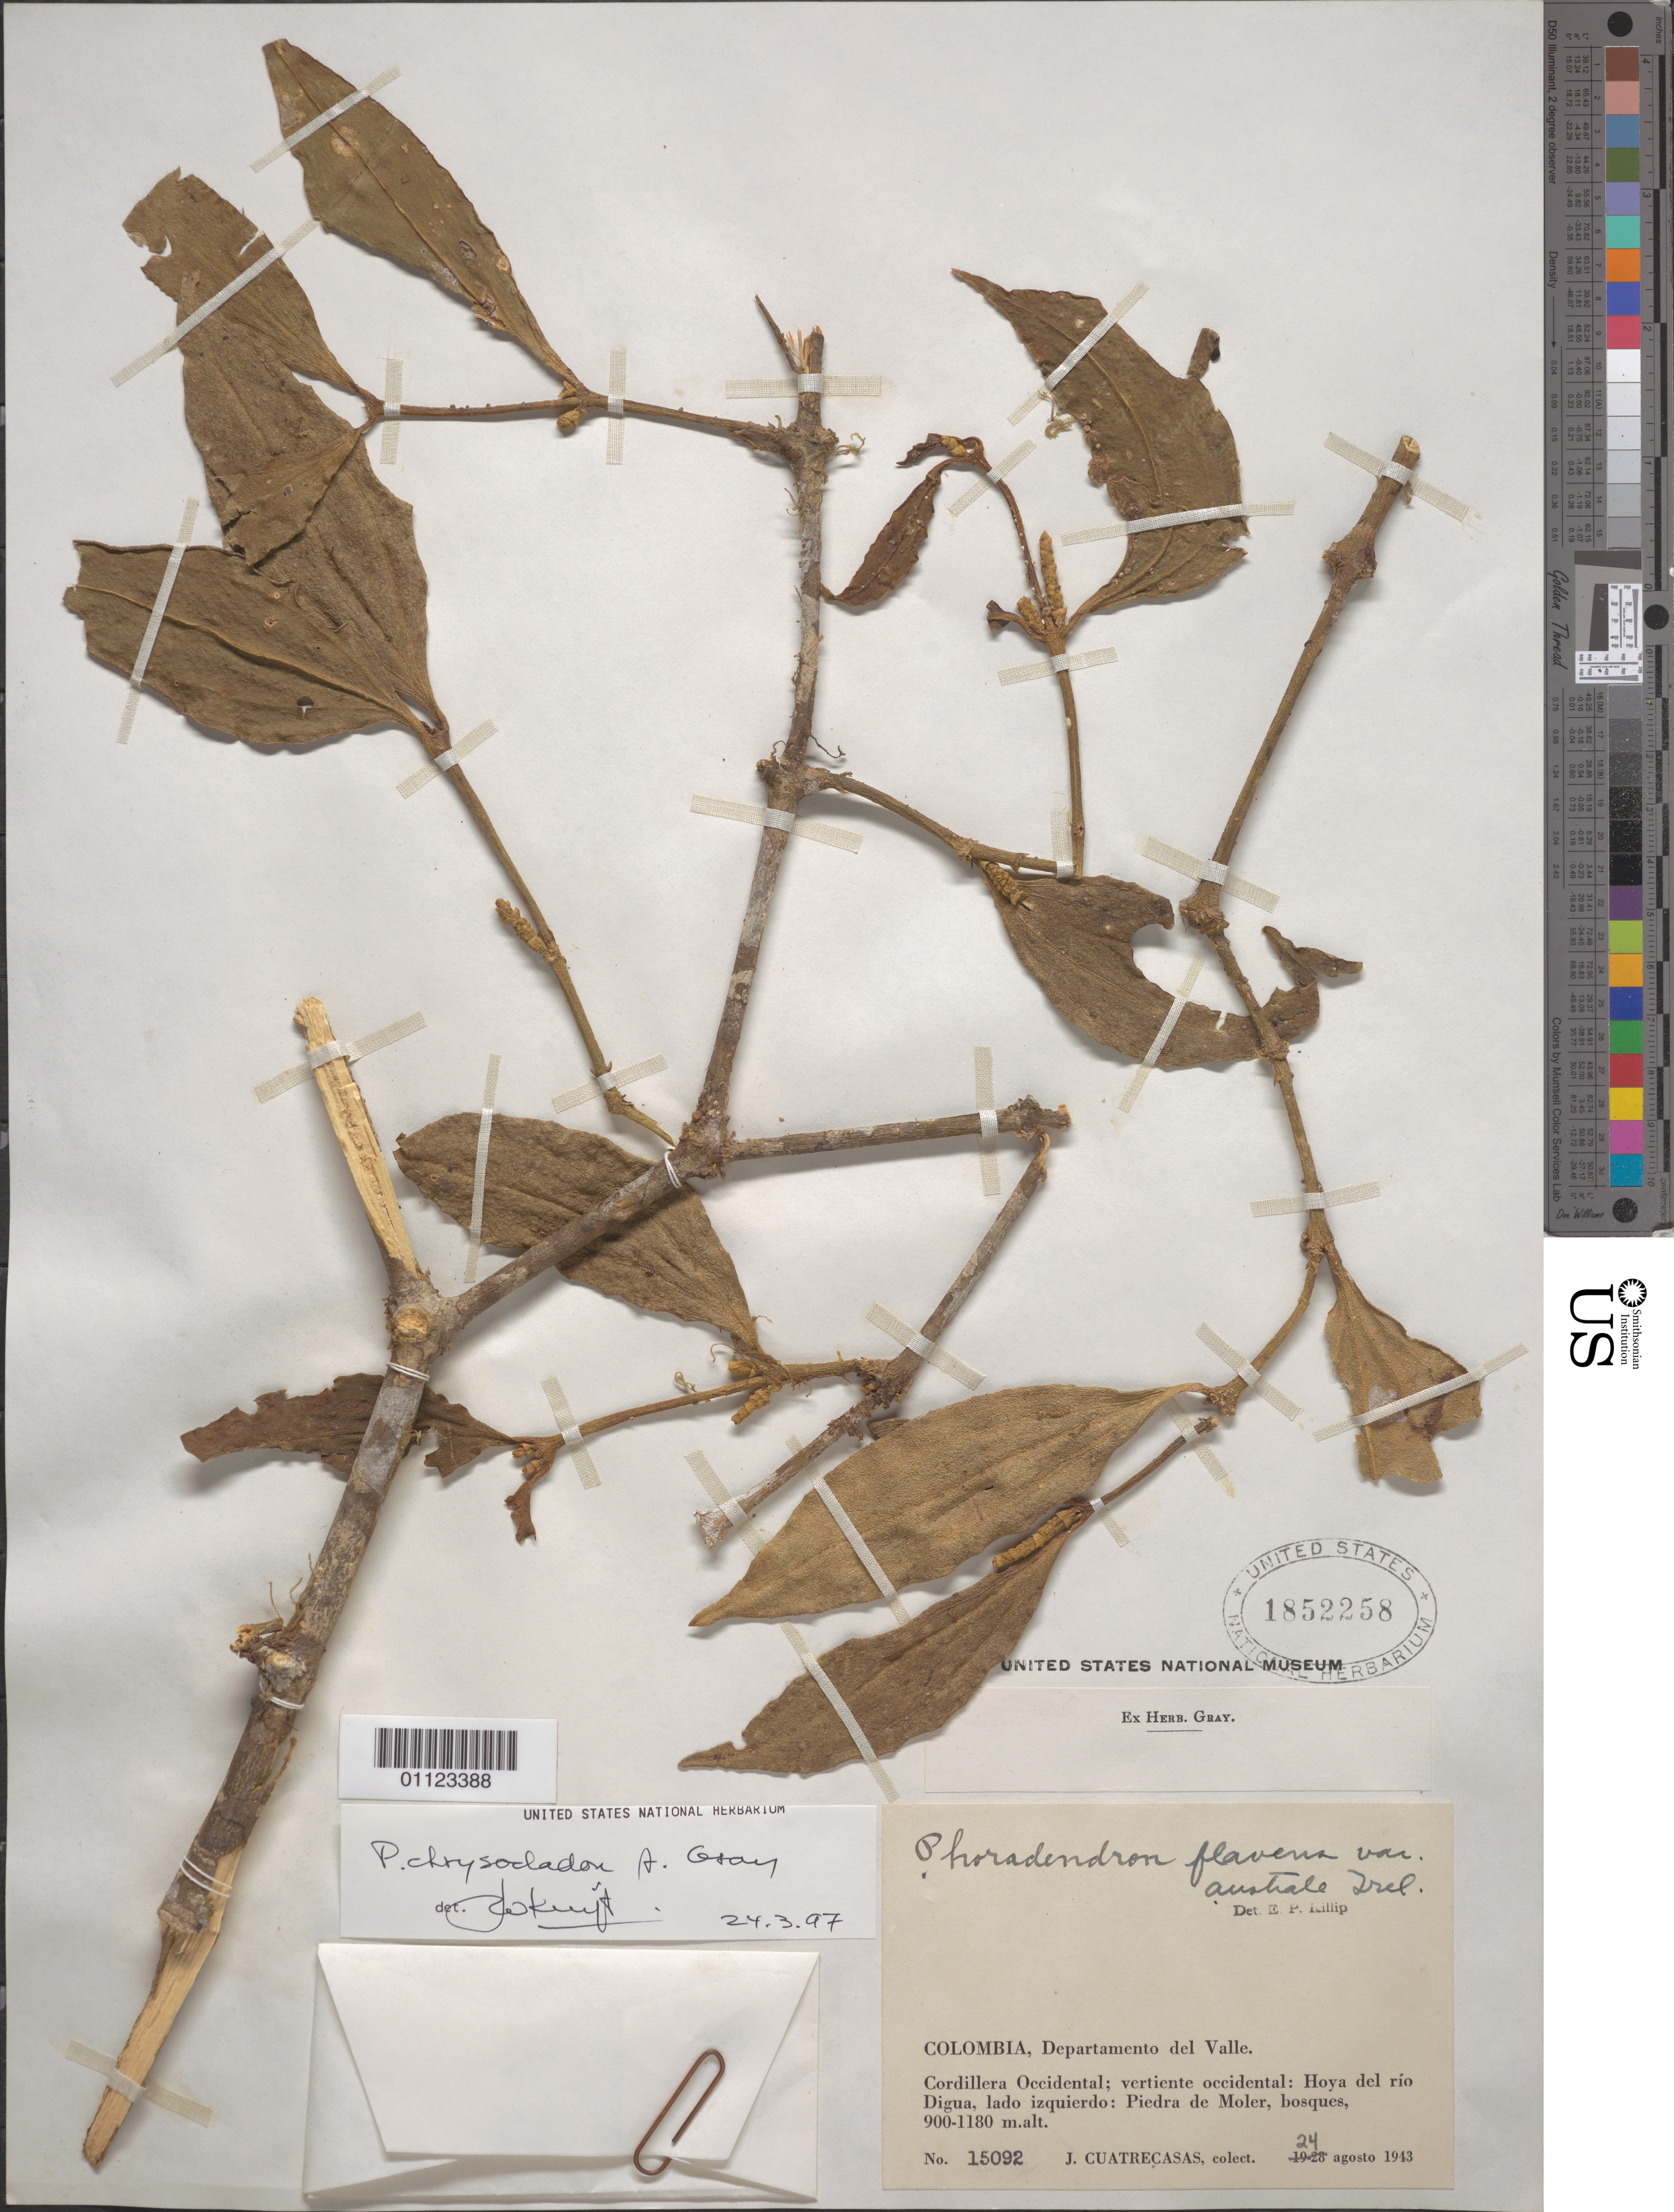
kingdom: Plantae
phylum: Tracheophyta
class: Magnoliopsida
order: Santalales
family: Viscaceae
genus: Phoradendron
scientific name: Phoradendron chrysocladon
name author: A. Gray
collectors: J. Cuatrecasas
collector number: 15092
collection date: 1943-08-24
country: Colombia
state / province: Valle del Cauca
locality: Cordillera Occidental; vertiente occidental: Hoya del río Digua, lado izquierdo; Piedra de moler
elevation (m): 900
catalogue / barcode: US 1852258